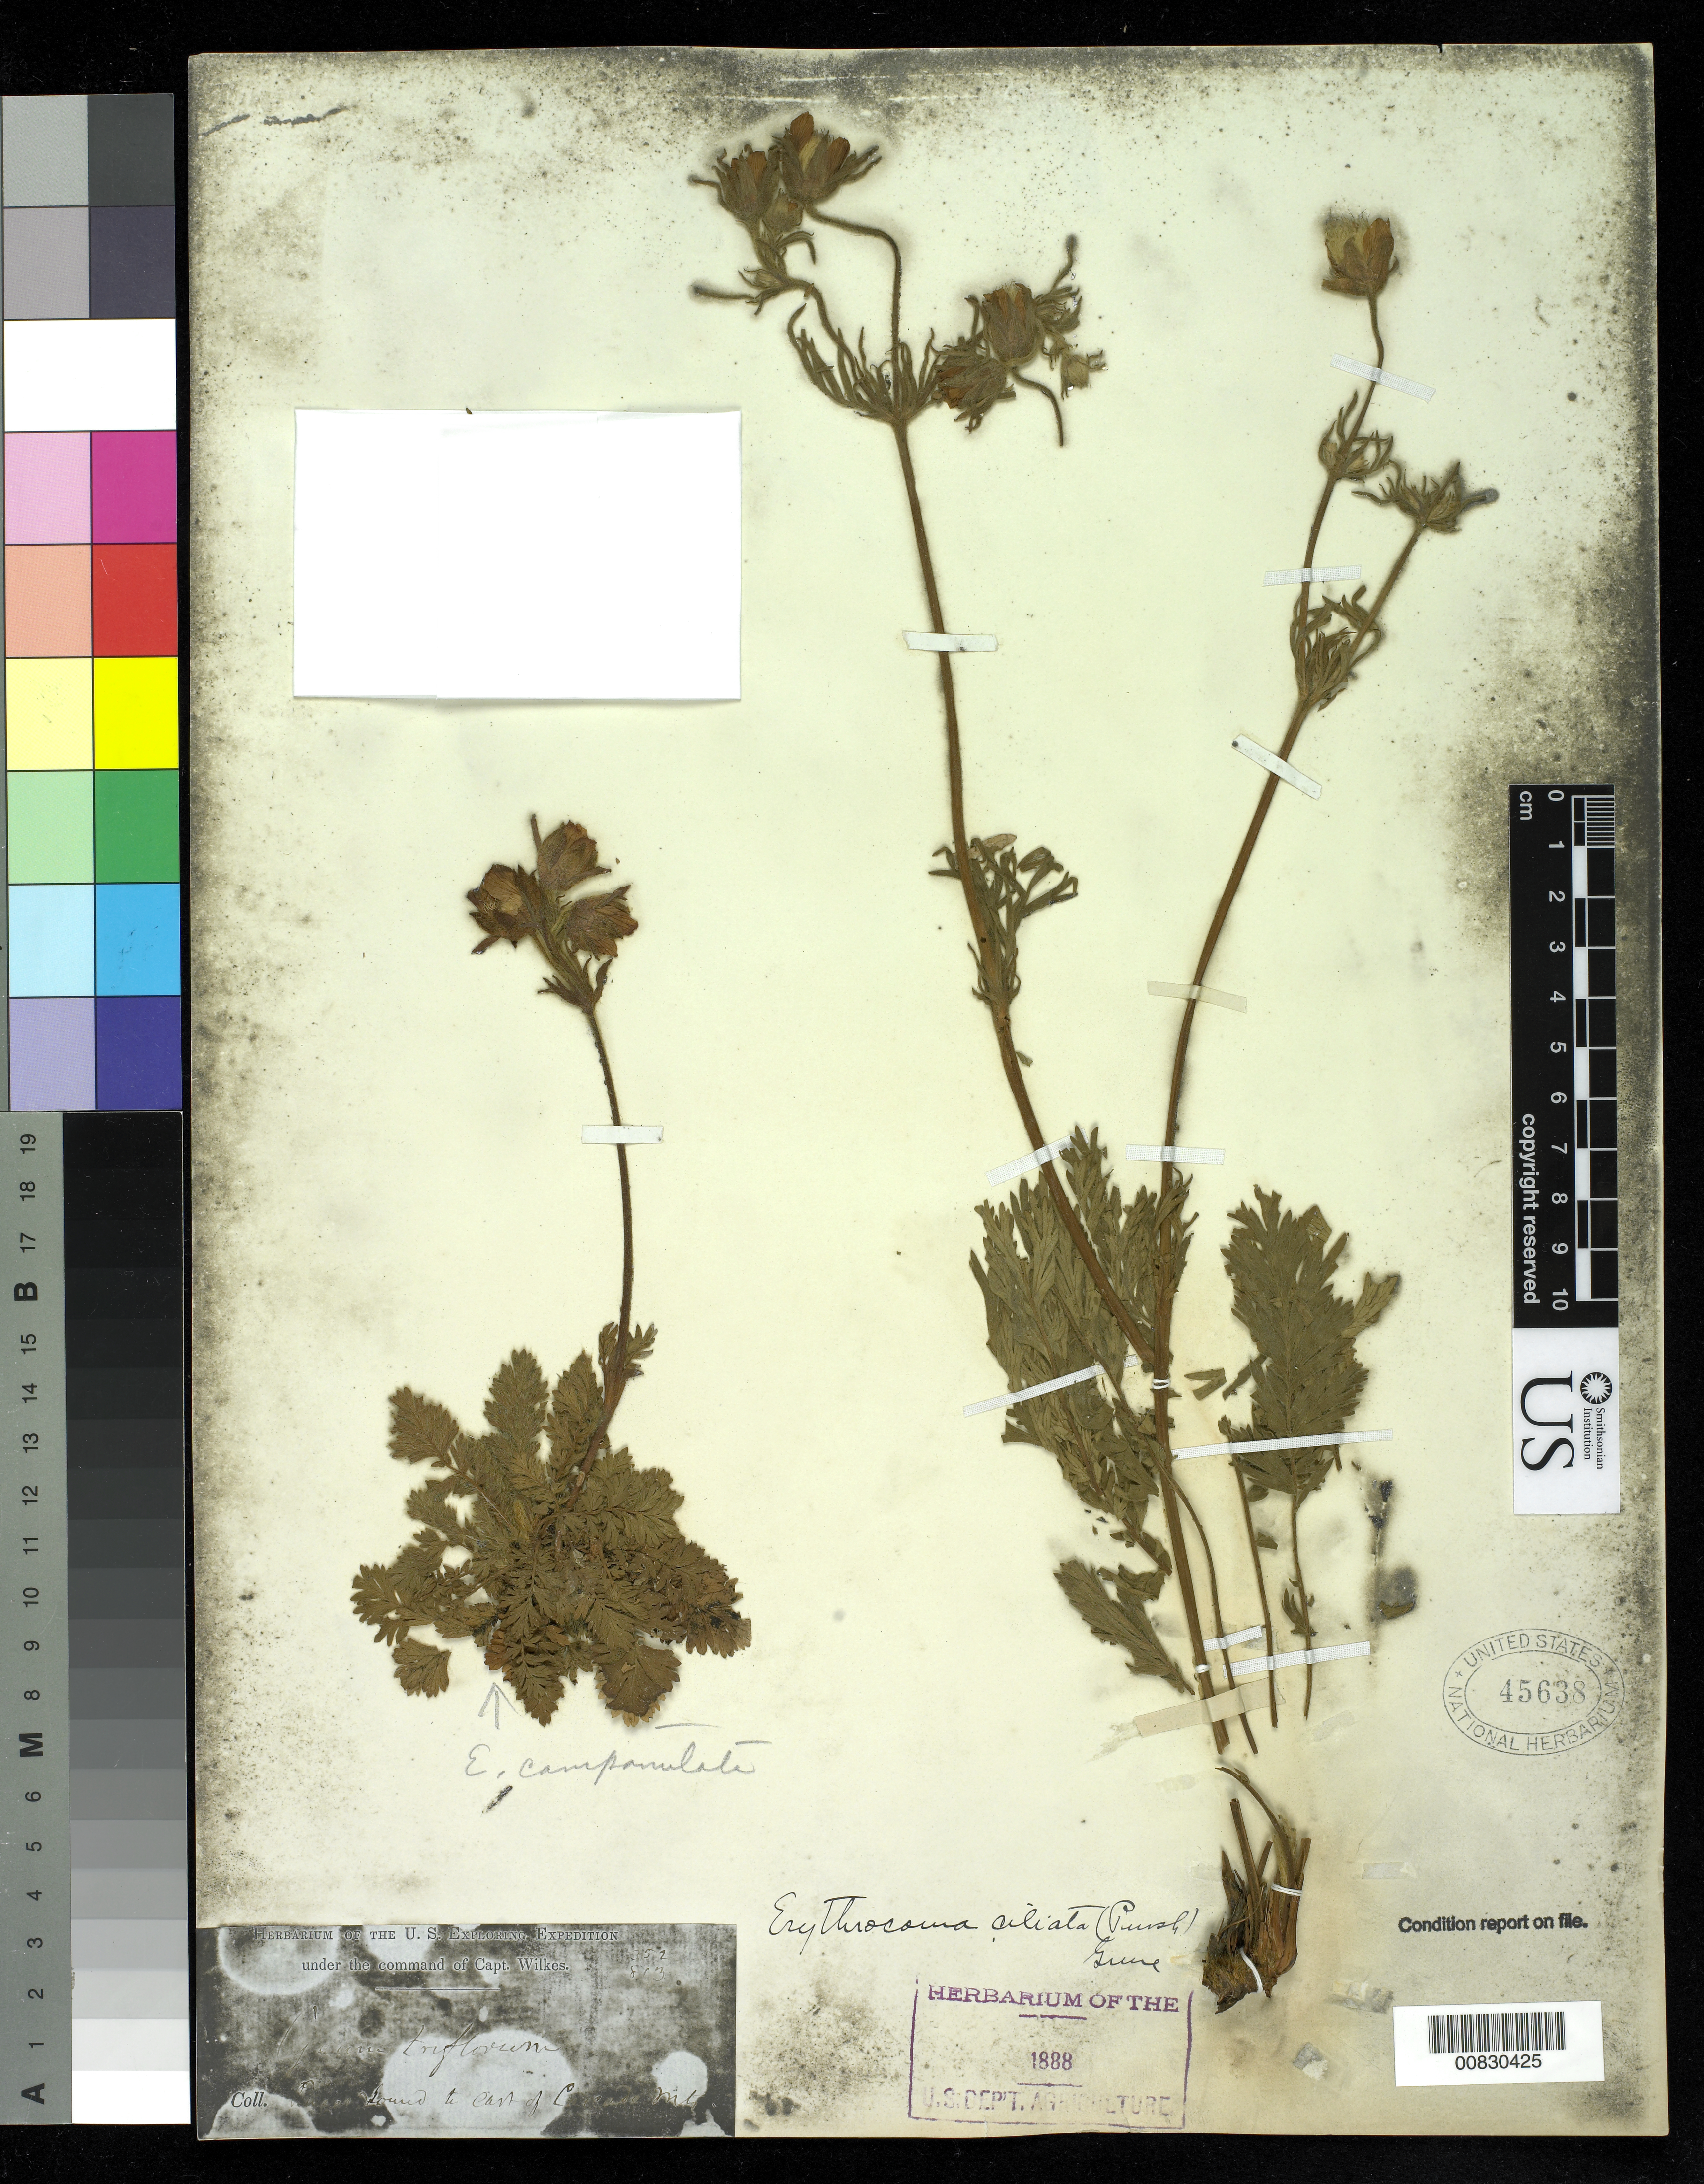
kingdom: Plantae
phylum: Tracheophyta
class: Magnoliopsida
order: Rosales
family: Rosaceae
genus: Geum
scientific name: Geum triflorum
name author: Pursh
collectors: Wilkes Explor. Exped.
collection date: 1838/1842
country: United States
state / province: Washington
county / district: King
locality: Puget Sound to east of Cascade Mts.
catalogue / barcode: US 45638